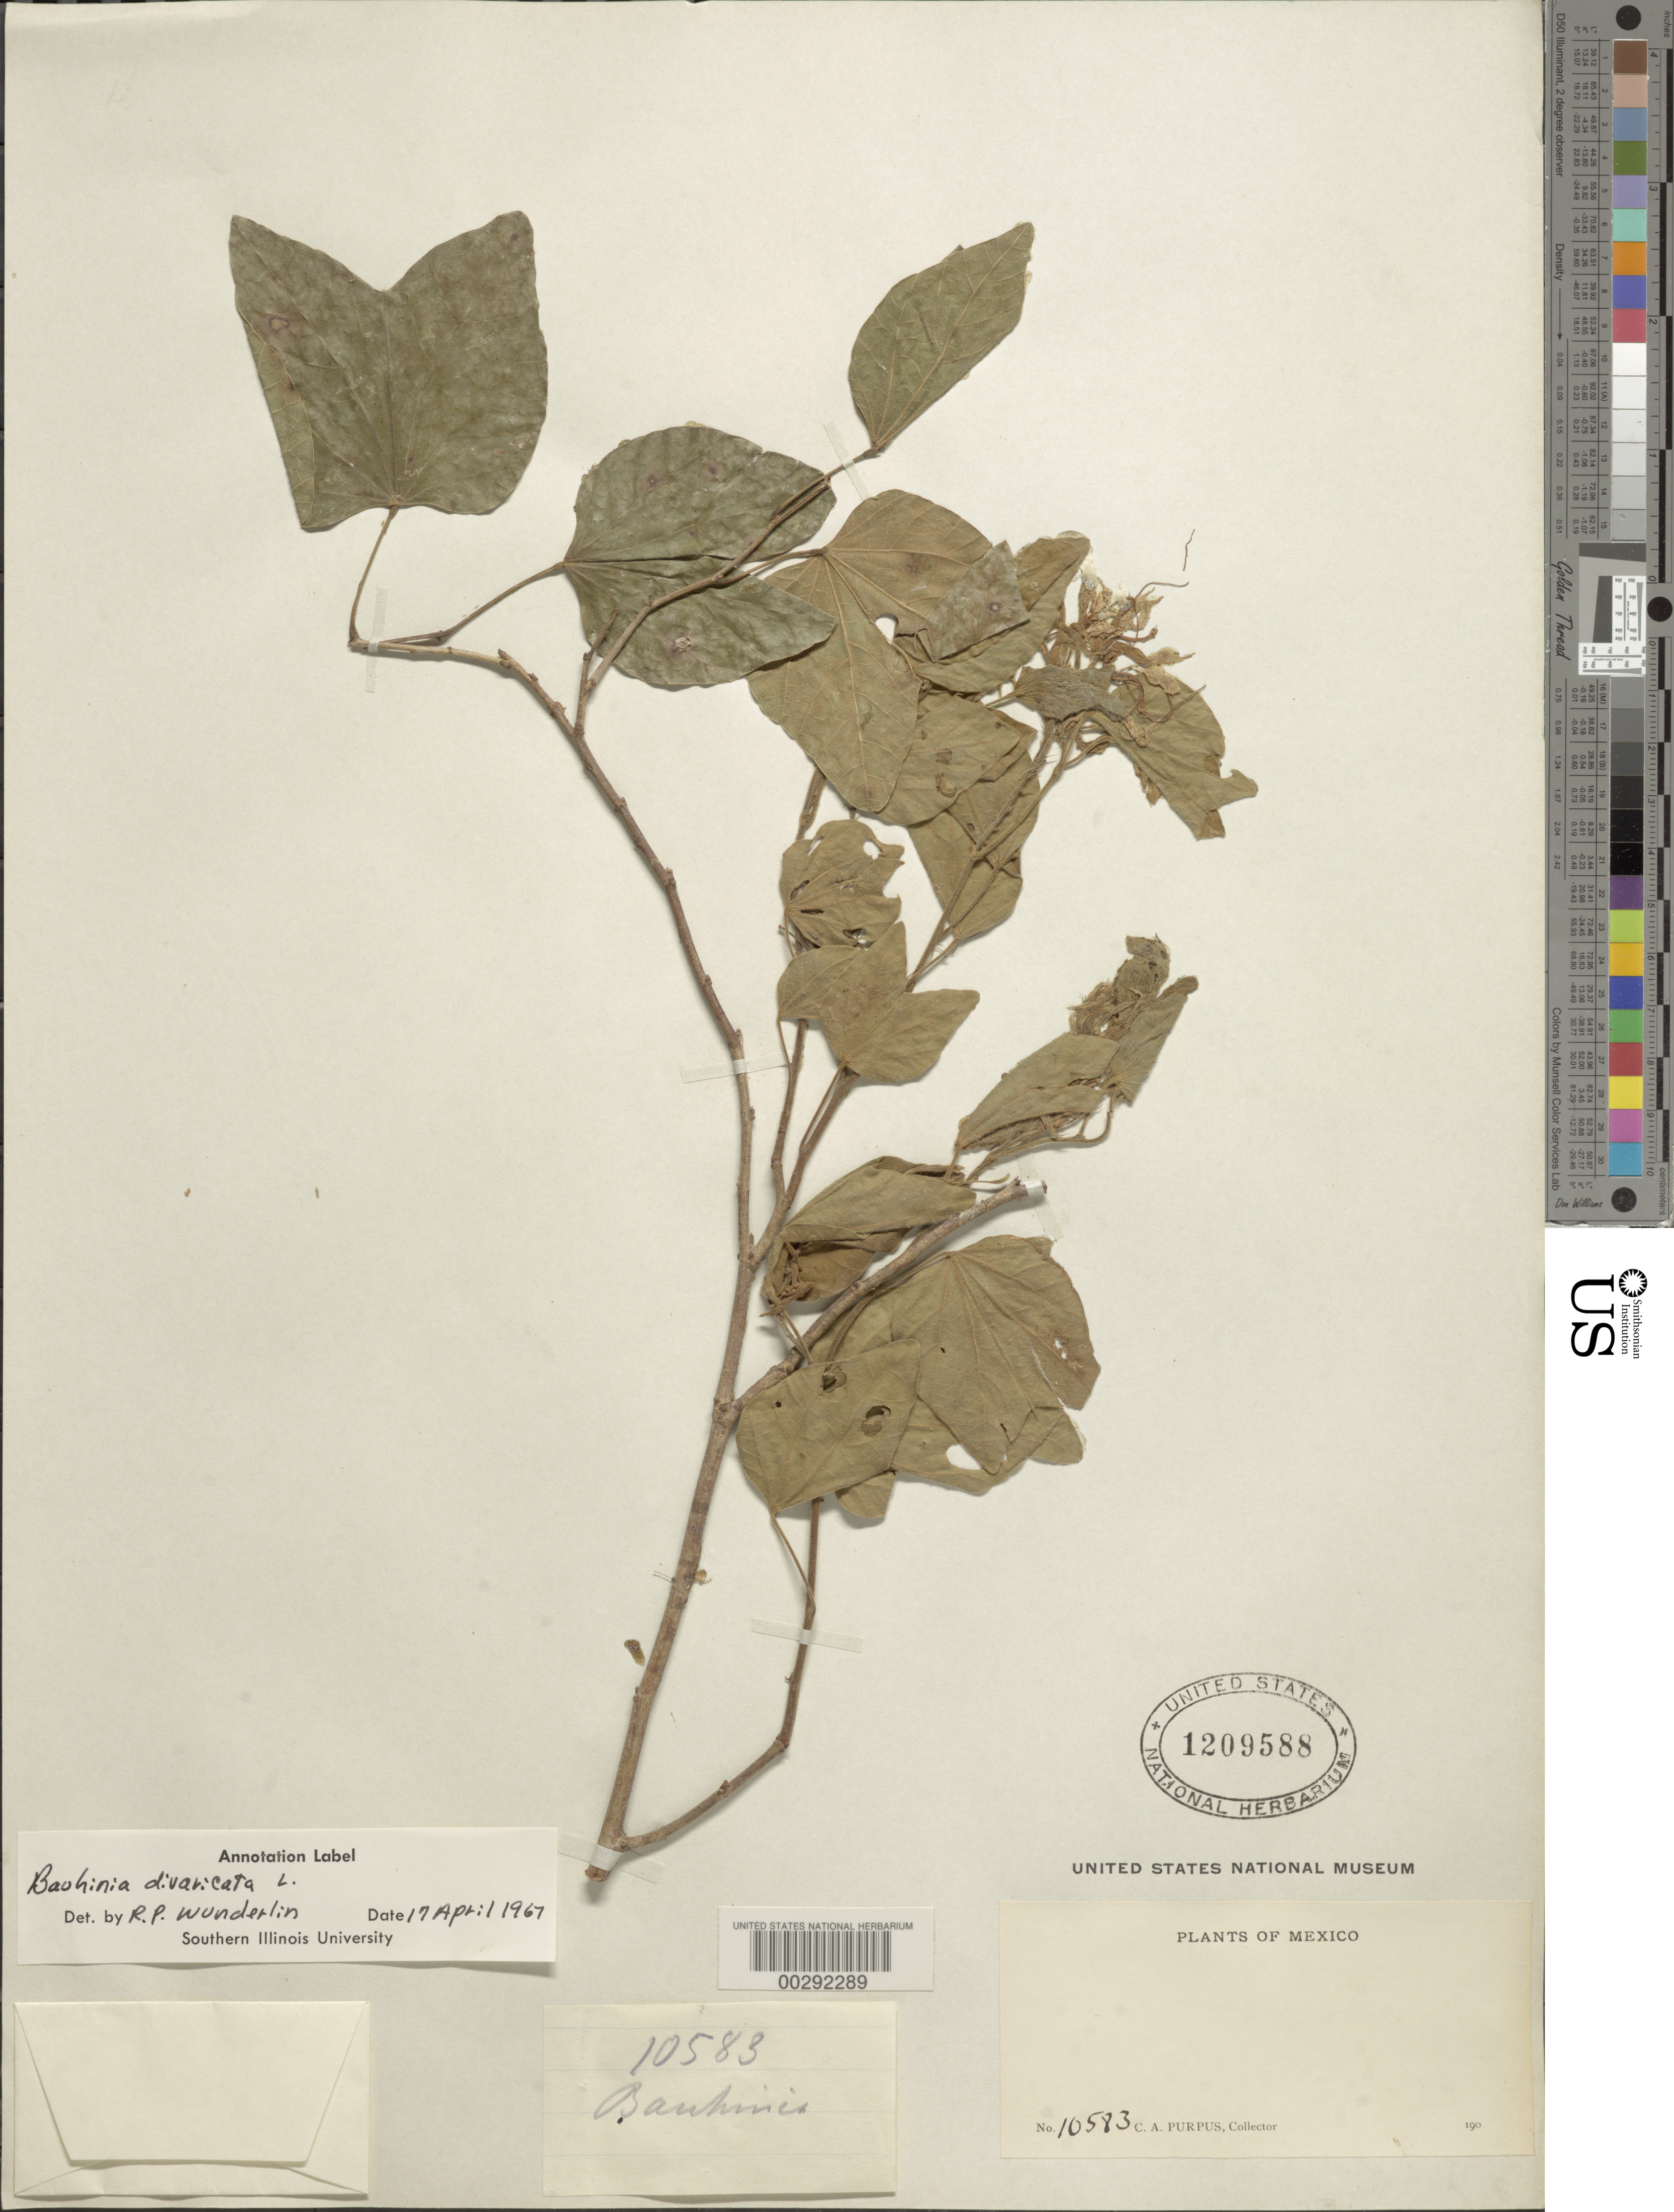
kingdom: Plantae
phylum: Tracheophyta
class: Magnoliopsida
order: Fabales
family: Fabaceae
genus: Bauhinia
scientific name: Bauhinia divaricata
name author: L.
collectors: C. A. Purpus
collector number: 10583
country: Mexico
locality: E of Monserrat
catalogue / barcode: US 1209588